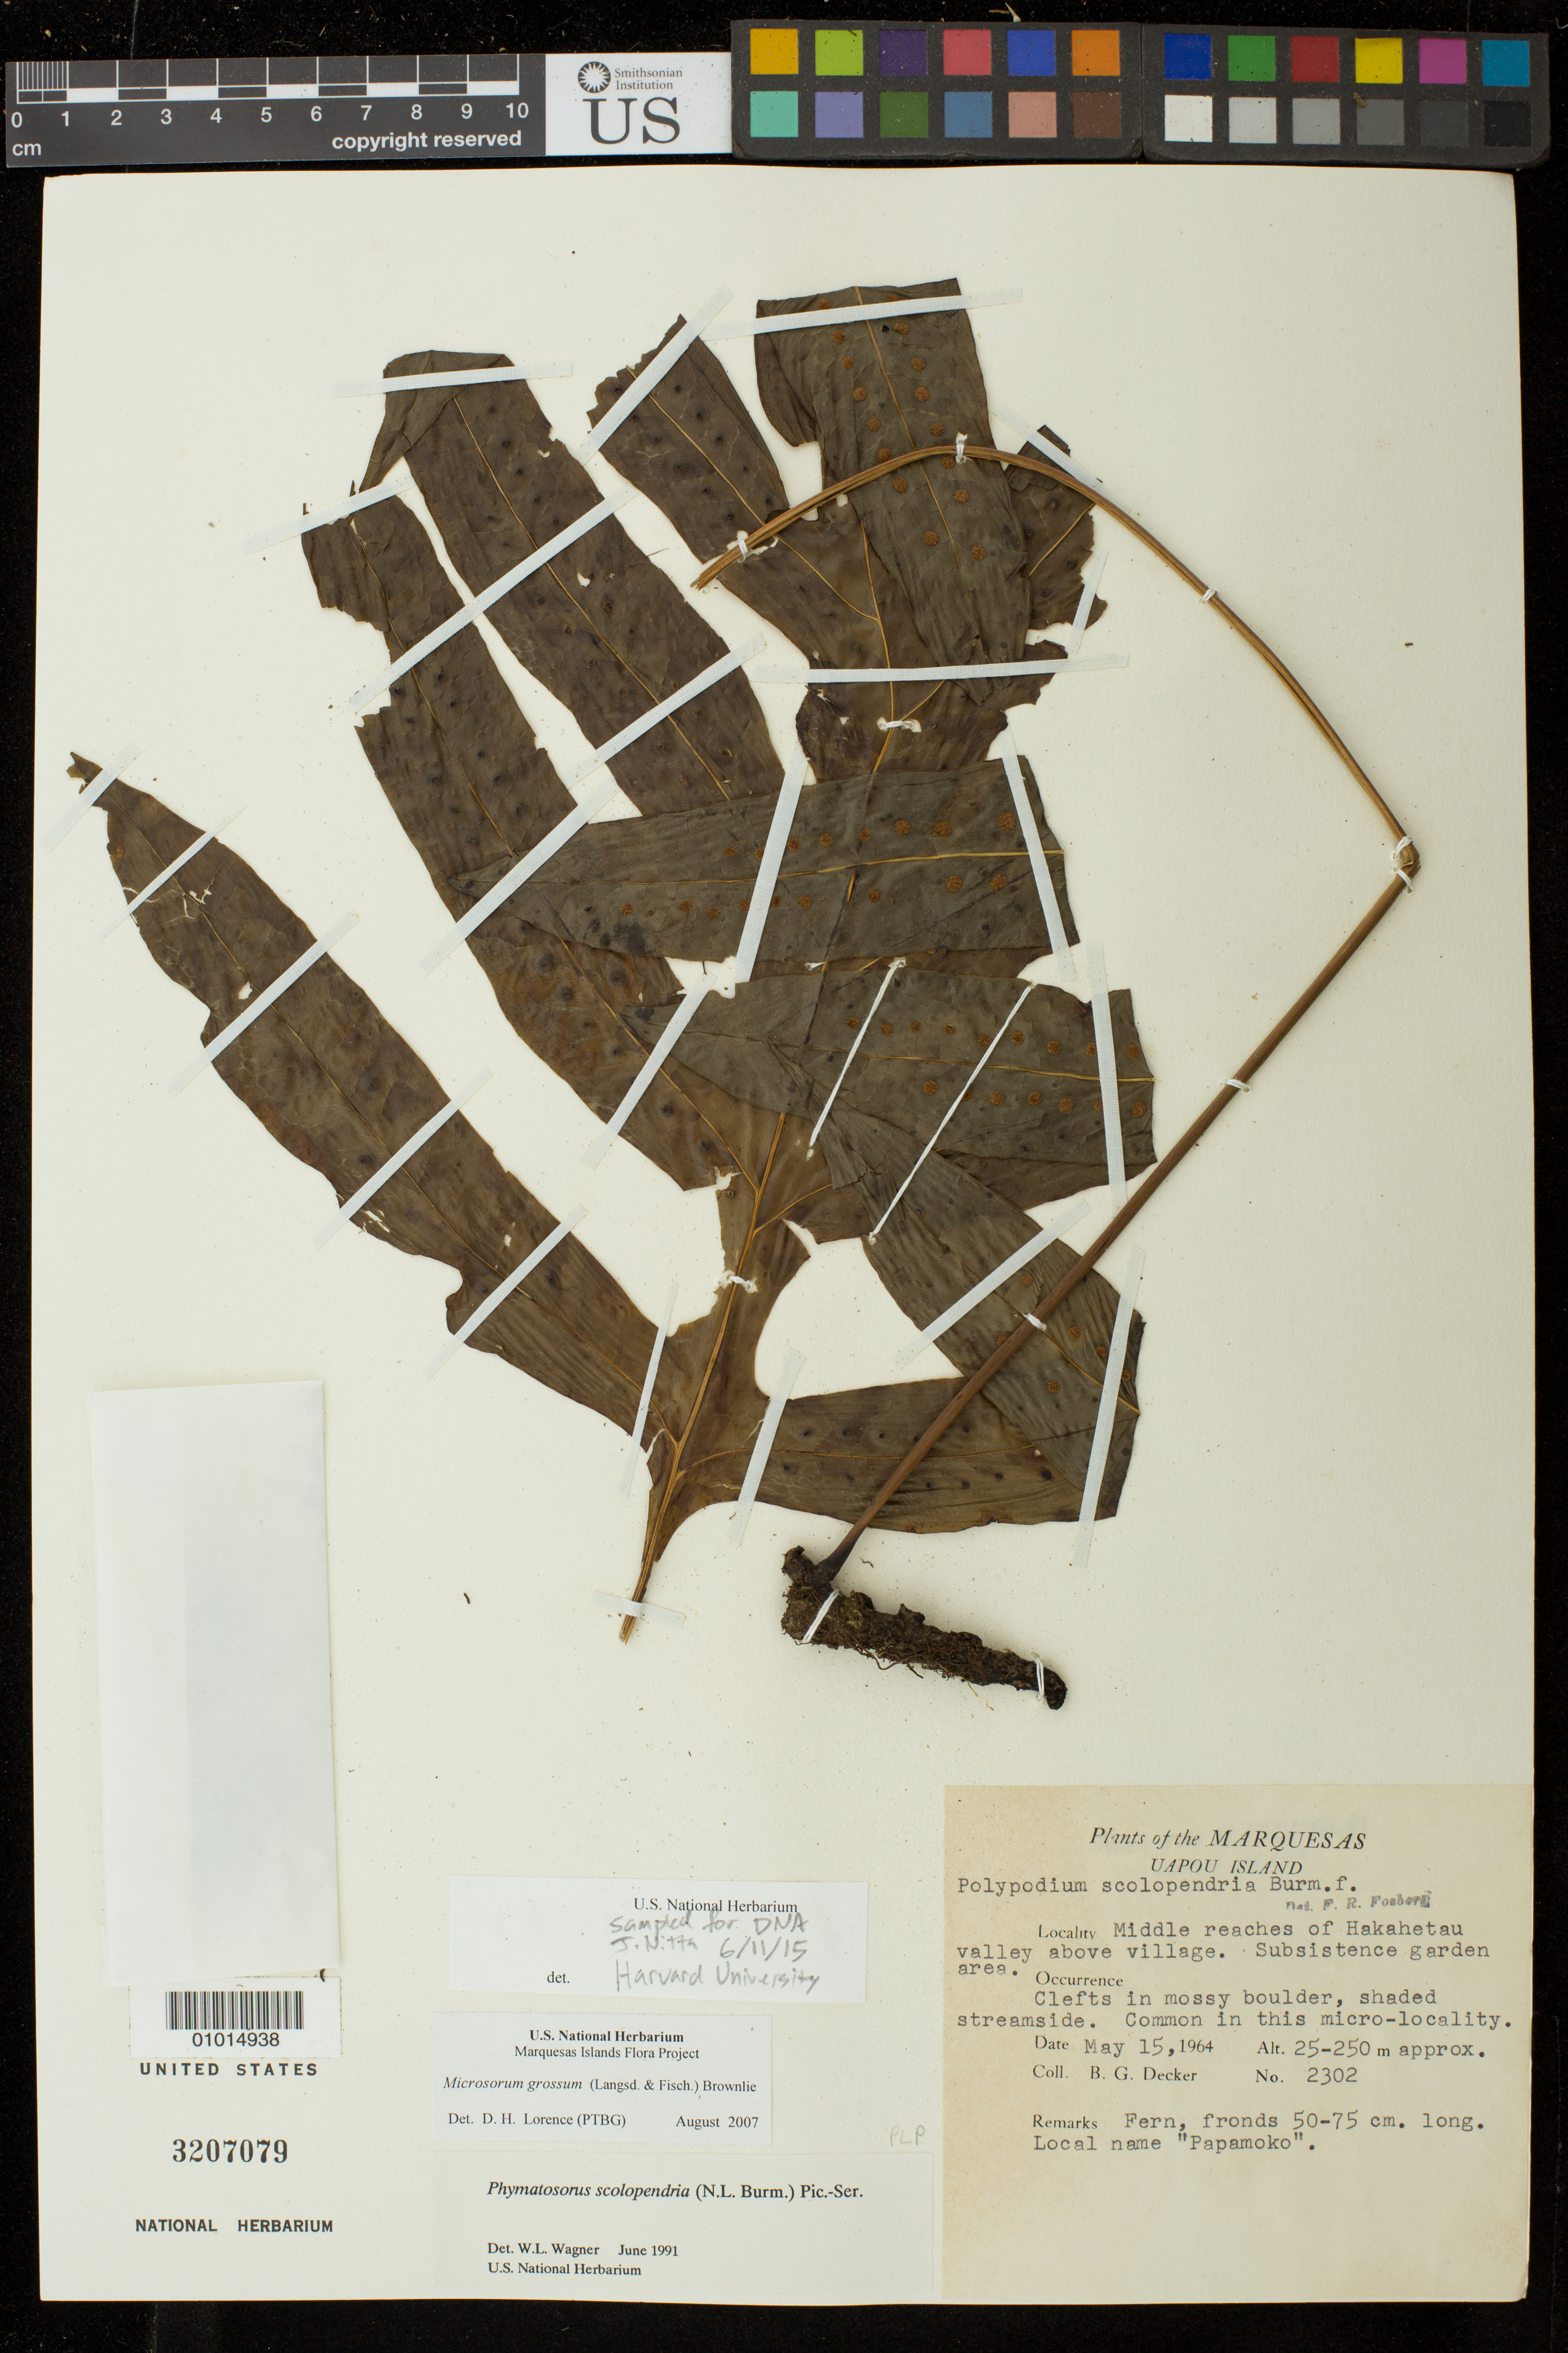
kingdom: Plantae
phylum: Tracheophyta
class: Polypodiopsida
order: Polypodiales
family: Polypodiaceae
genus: Microsorum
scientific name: Microsorum grossum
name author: (Langsd. & Fisch.) S.B. Andrews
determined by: Lorence, David H., (PTBG), National Tropical Botanical Garden (UNITED STATES)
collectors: B. G. Decker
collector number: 2302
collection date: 1964-05-15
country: French Polynesia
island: Ua Pou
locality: Middle reaches of Hakahetau Valley above village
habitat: Subsistence garden area, clefts in mossy boulder, shaded streamside; common in this locality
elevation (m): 25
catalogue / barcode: US 3207079